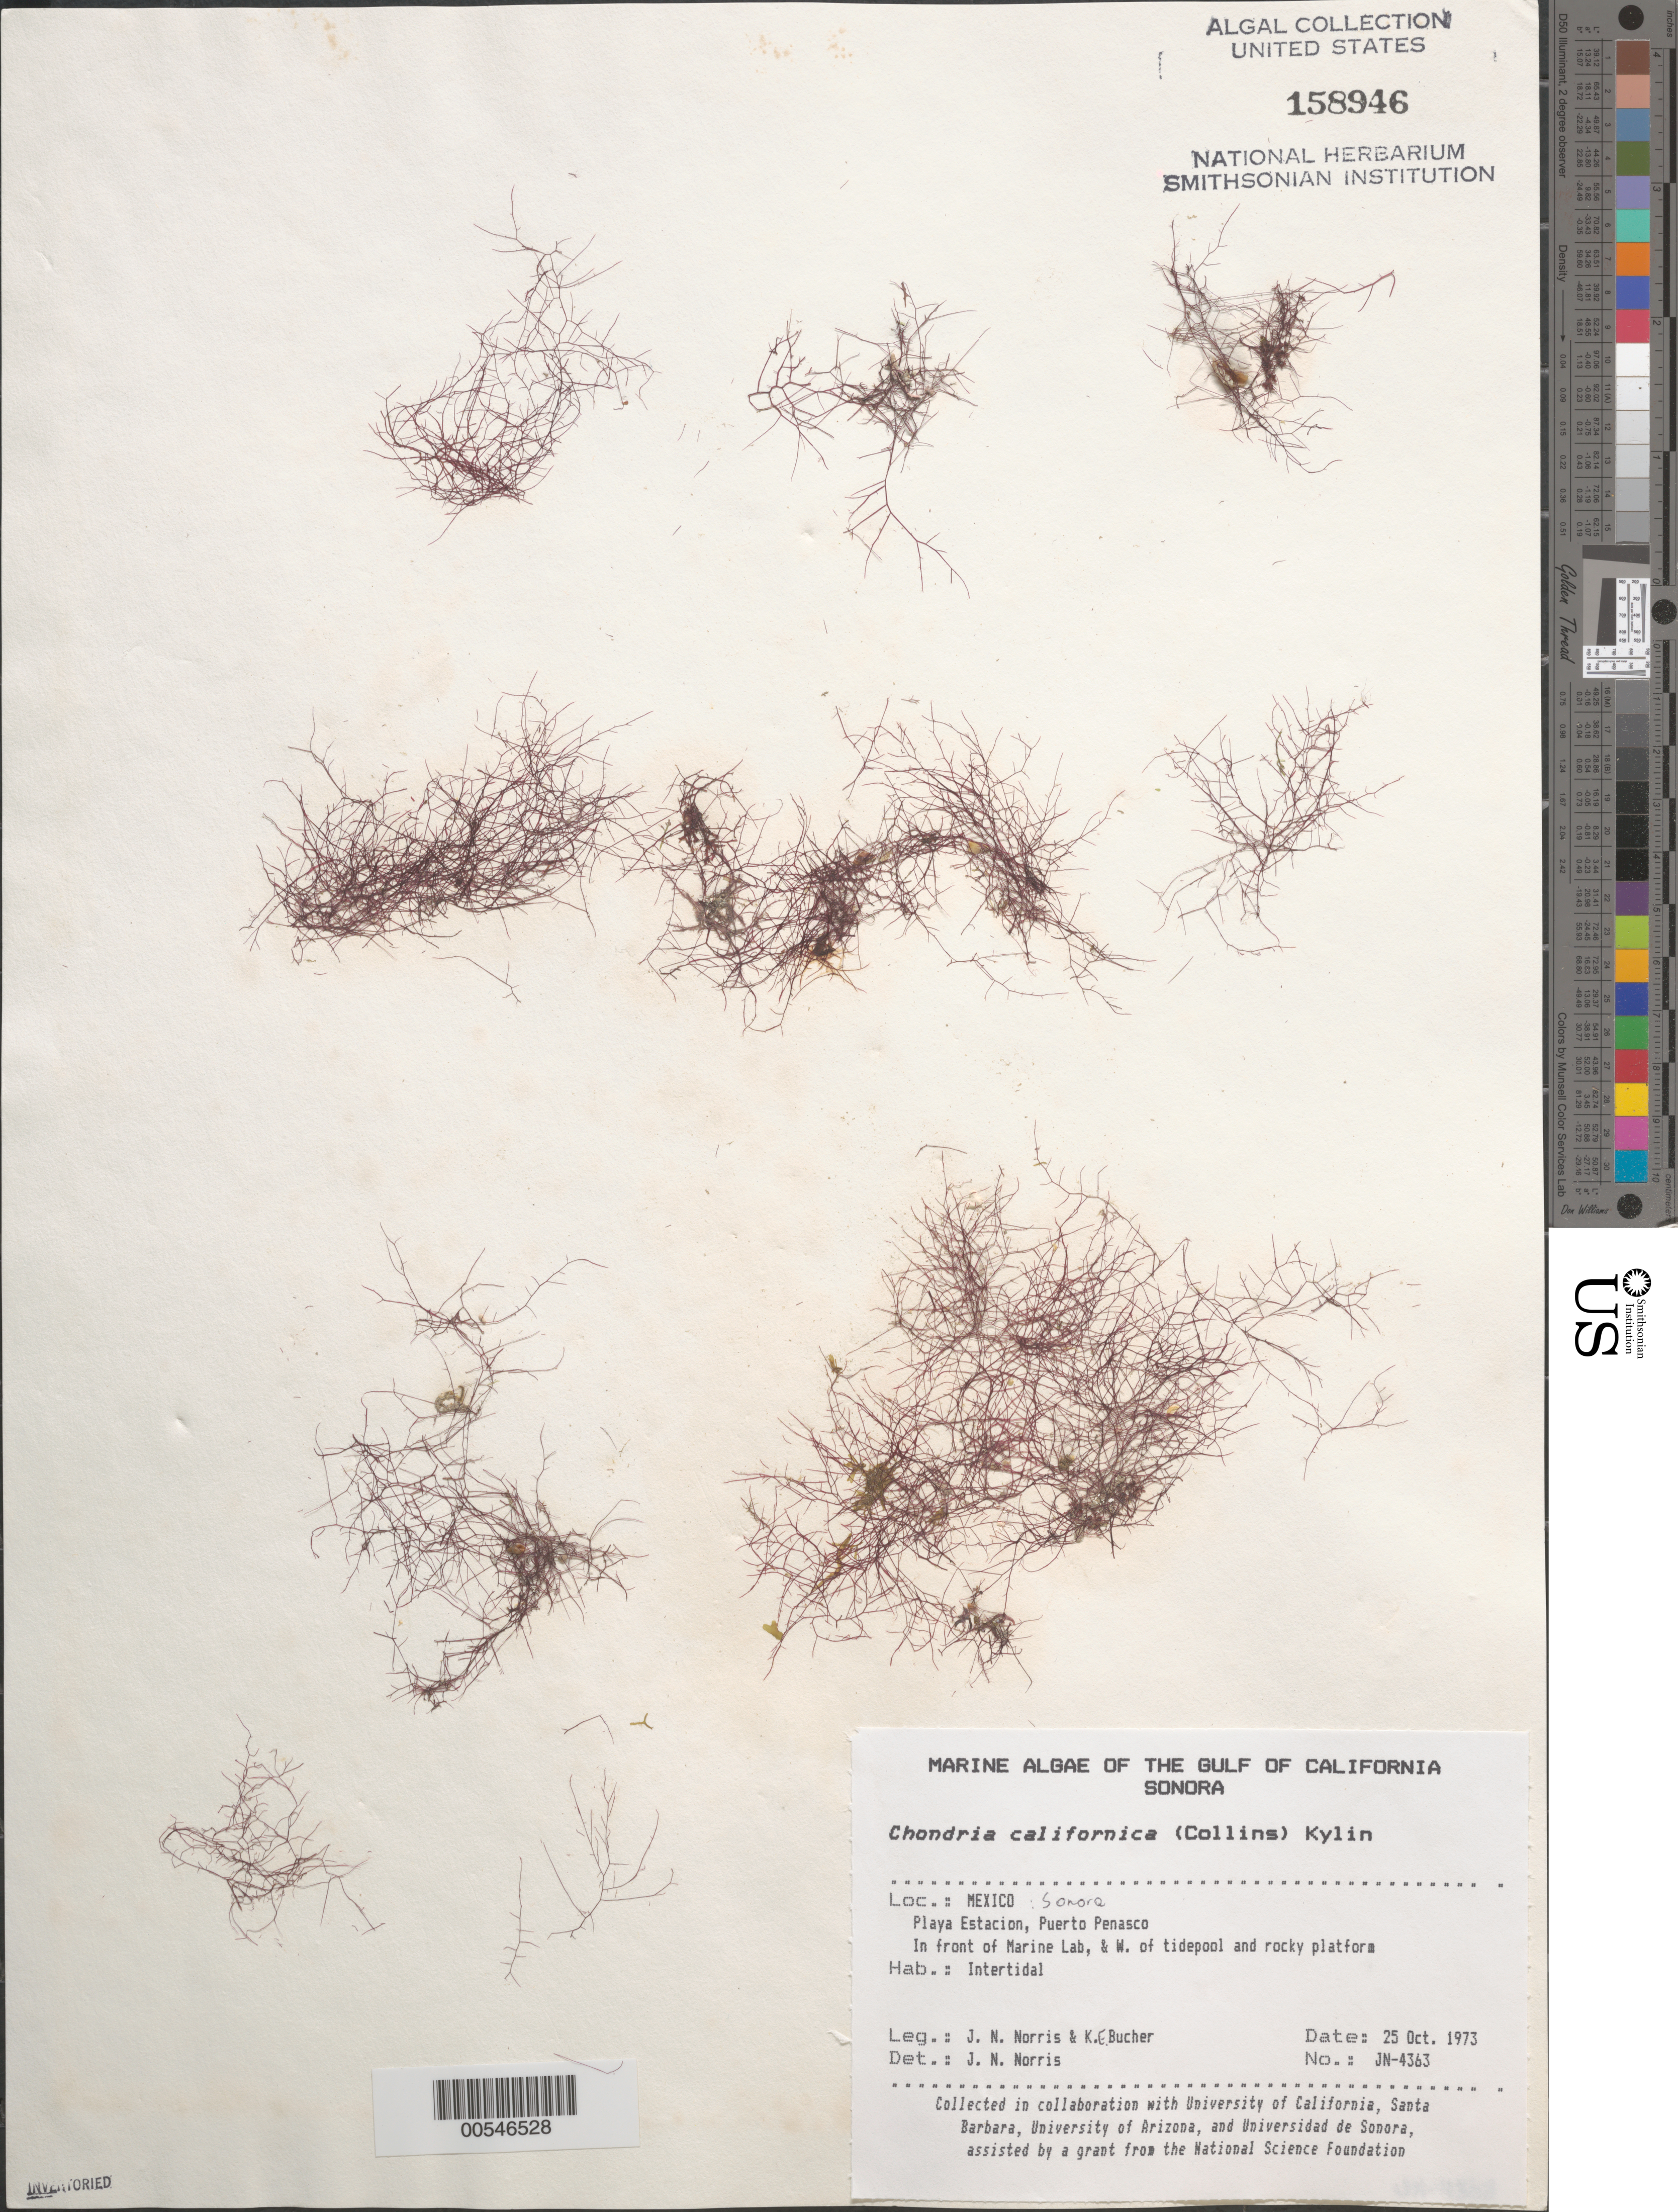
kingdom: Plantae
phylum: Rhodophyta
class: Florideophyceae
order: Ceramiales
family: Rhodomelaceae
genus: Chondria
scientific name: Chondria acrorhizophora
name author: Setch. & N.L. Gardner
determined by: Algae name updating Project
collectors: J. N. Norris & K. E. Bucher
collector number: JN-4363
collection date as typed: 25 Oct 1973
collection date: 1973-10-25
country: Mexico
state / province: Sonora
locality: Playa Estacion, Puerto Penasco, marine laboratory station shore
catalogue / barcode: US 158946